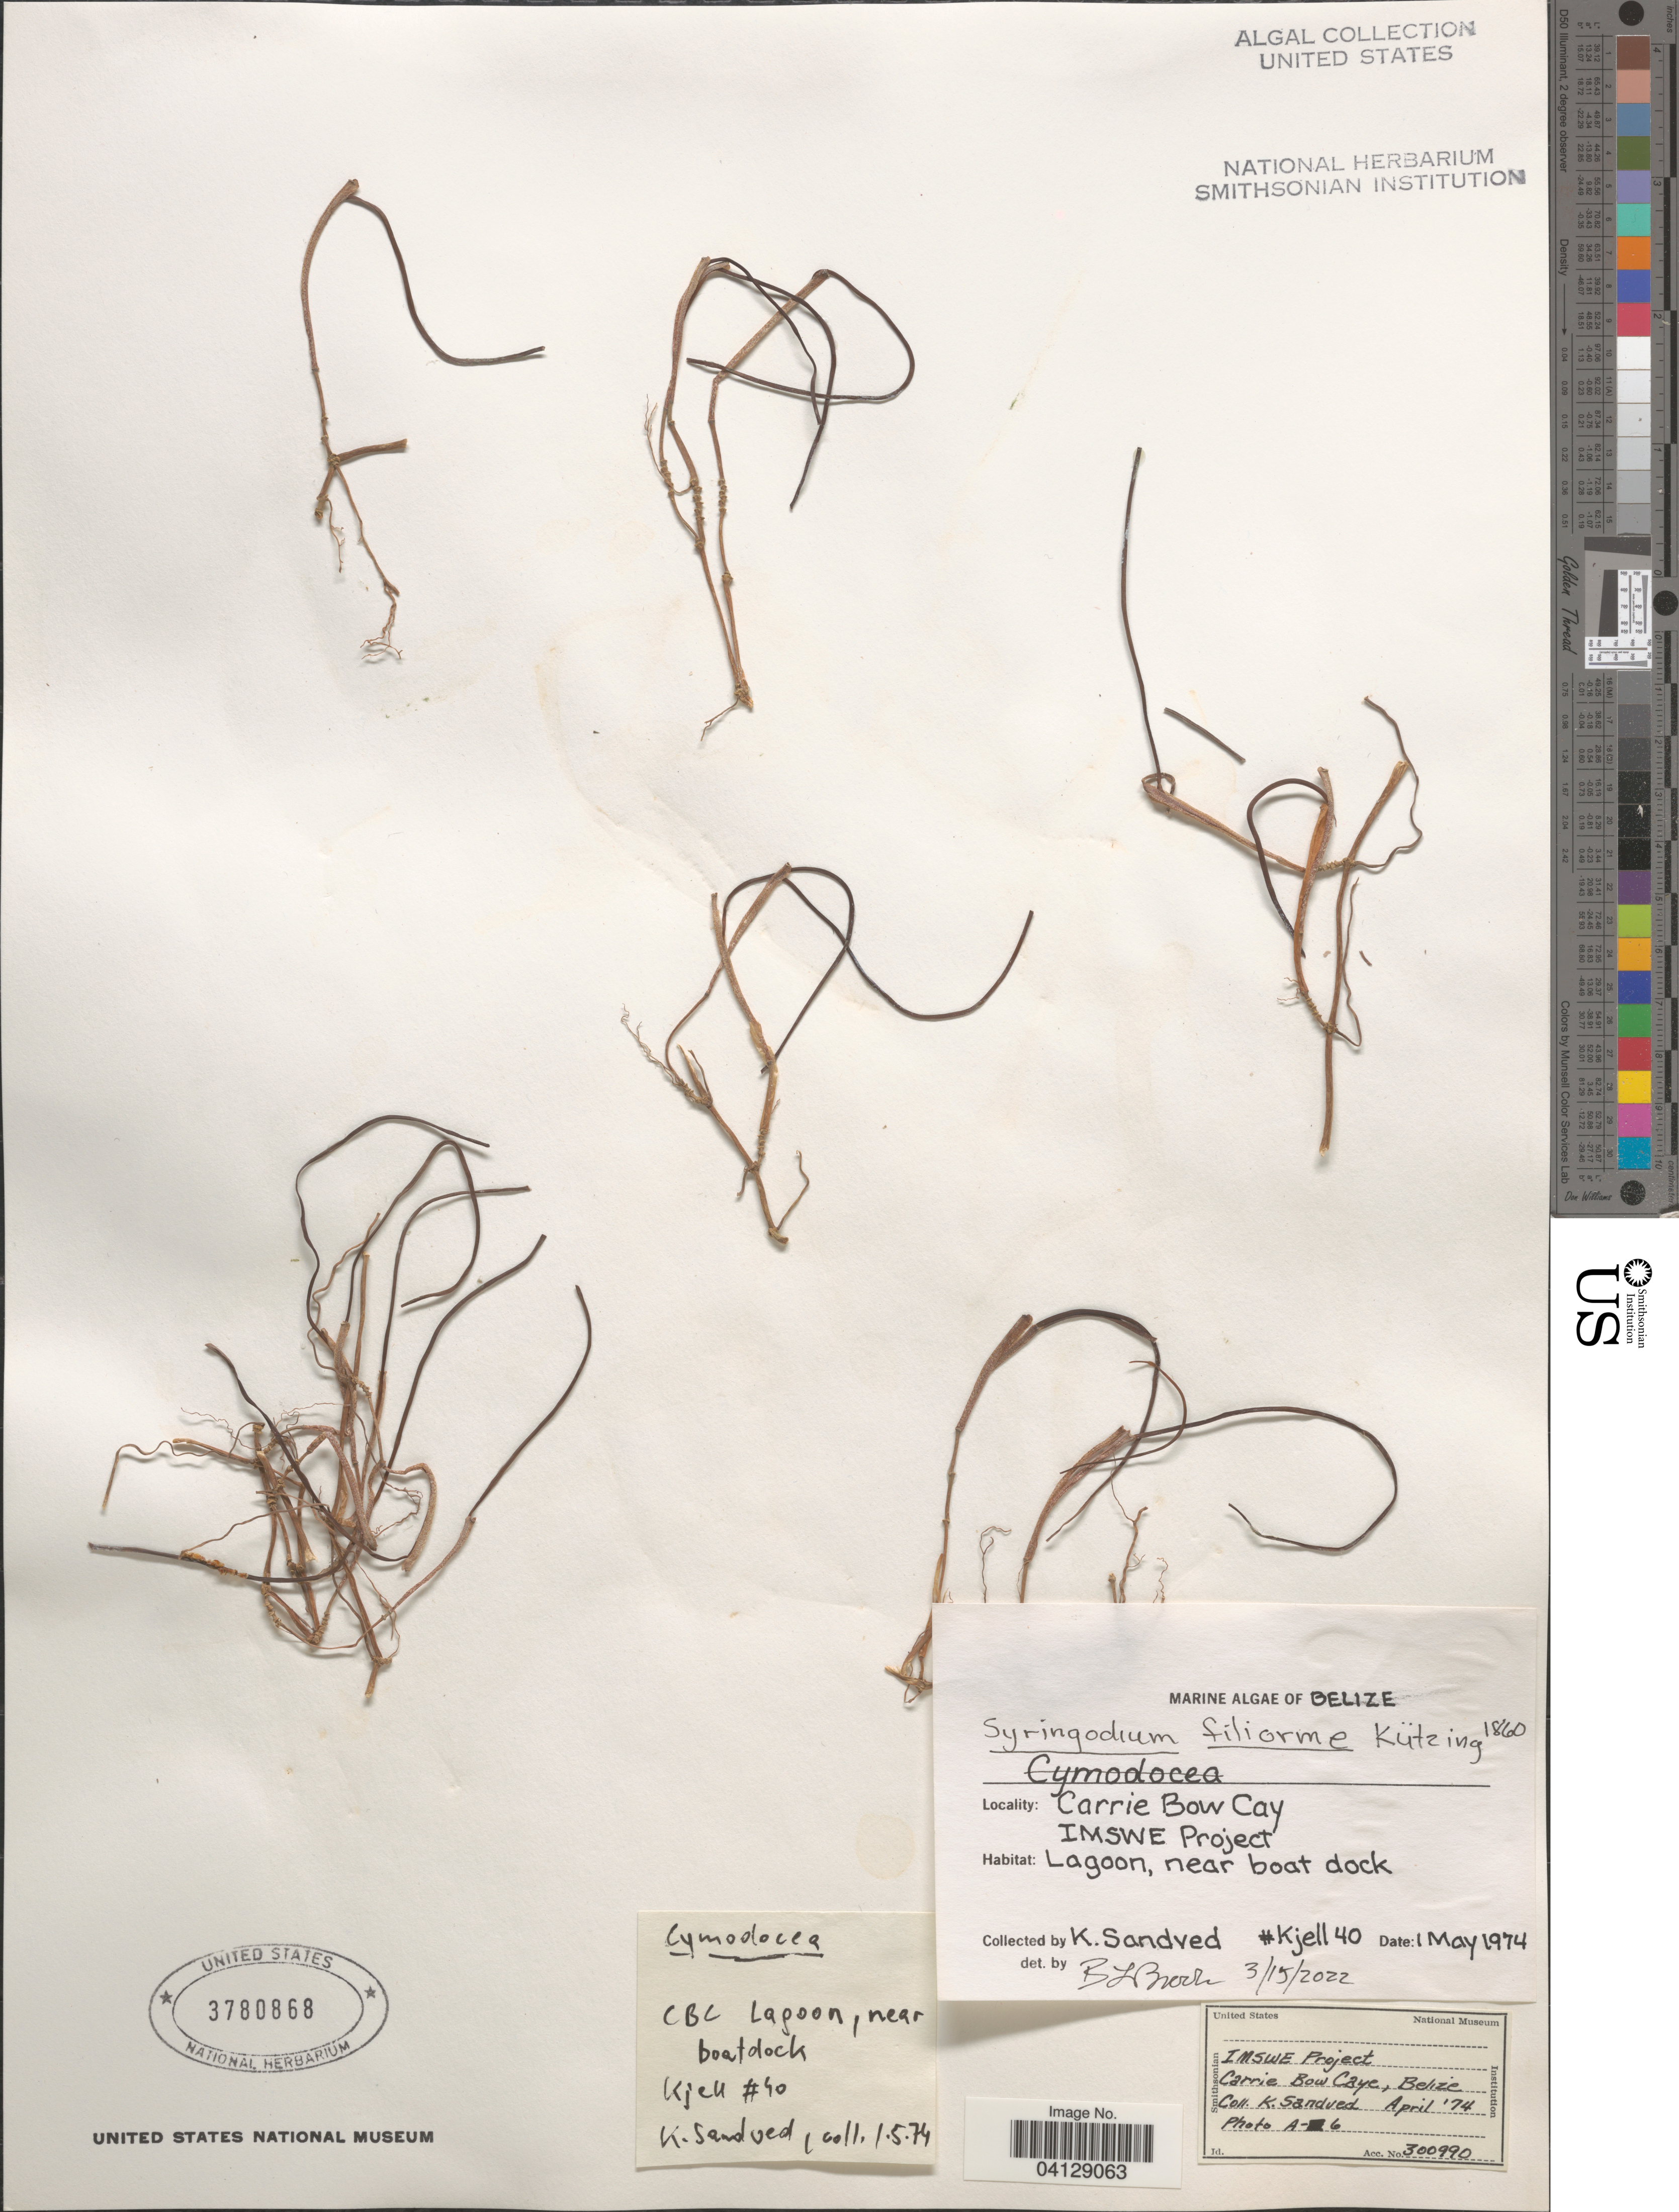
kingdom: Plantae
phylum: Tracheophyta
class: Liliopsida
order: Alismatales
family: Cymodoceaceae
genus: Syringodium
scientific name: Syringodium filiforme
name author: Kütz.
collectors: -. Kjell & K. Sandved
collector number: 40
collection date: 1974-05-01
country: Belize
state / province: Belize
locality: Carrie Bow Cay. IMSWE Project. Lagoon, near boat dock.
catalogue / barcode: US 3780868